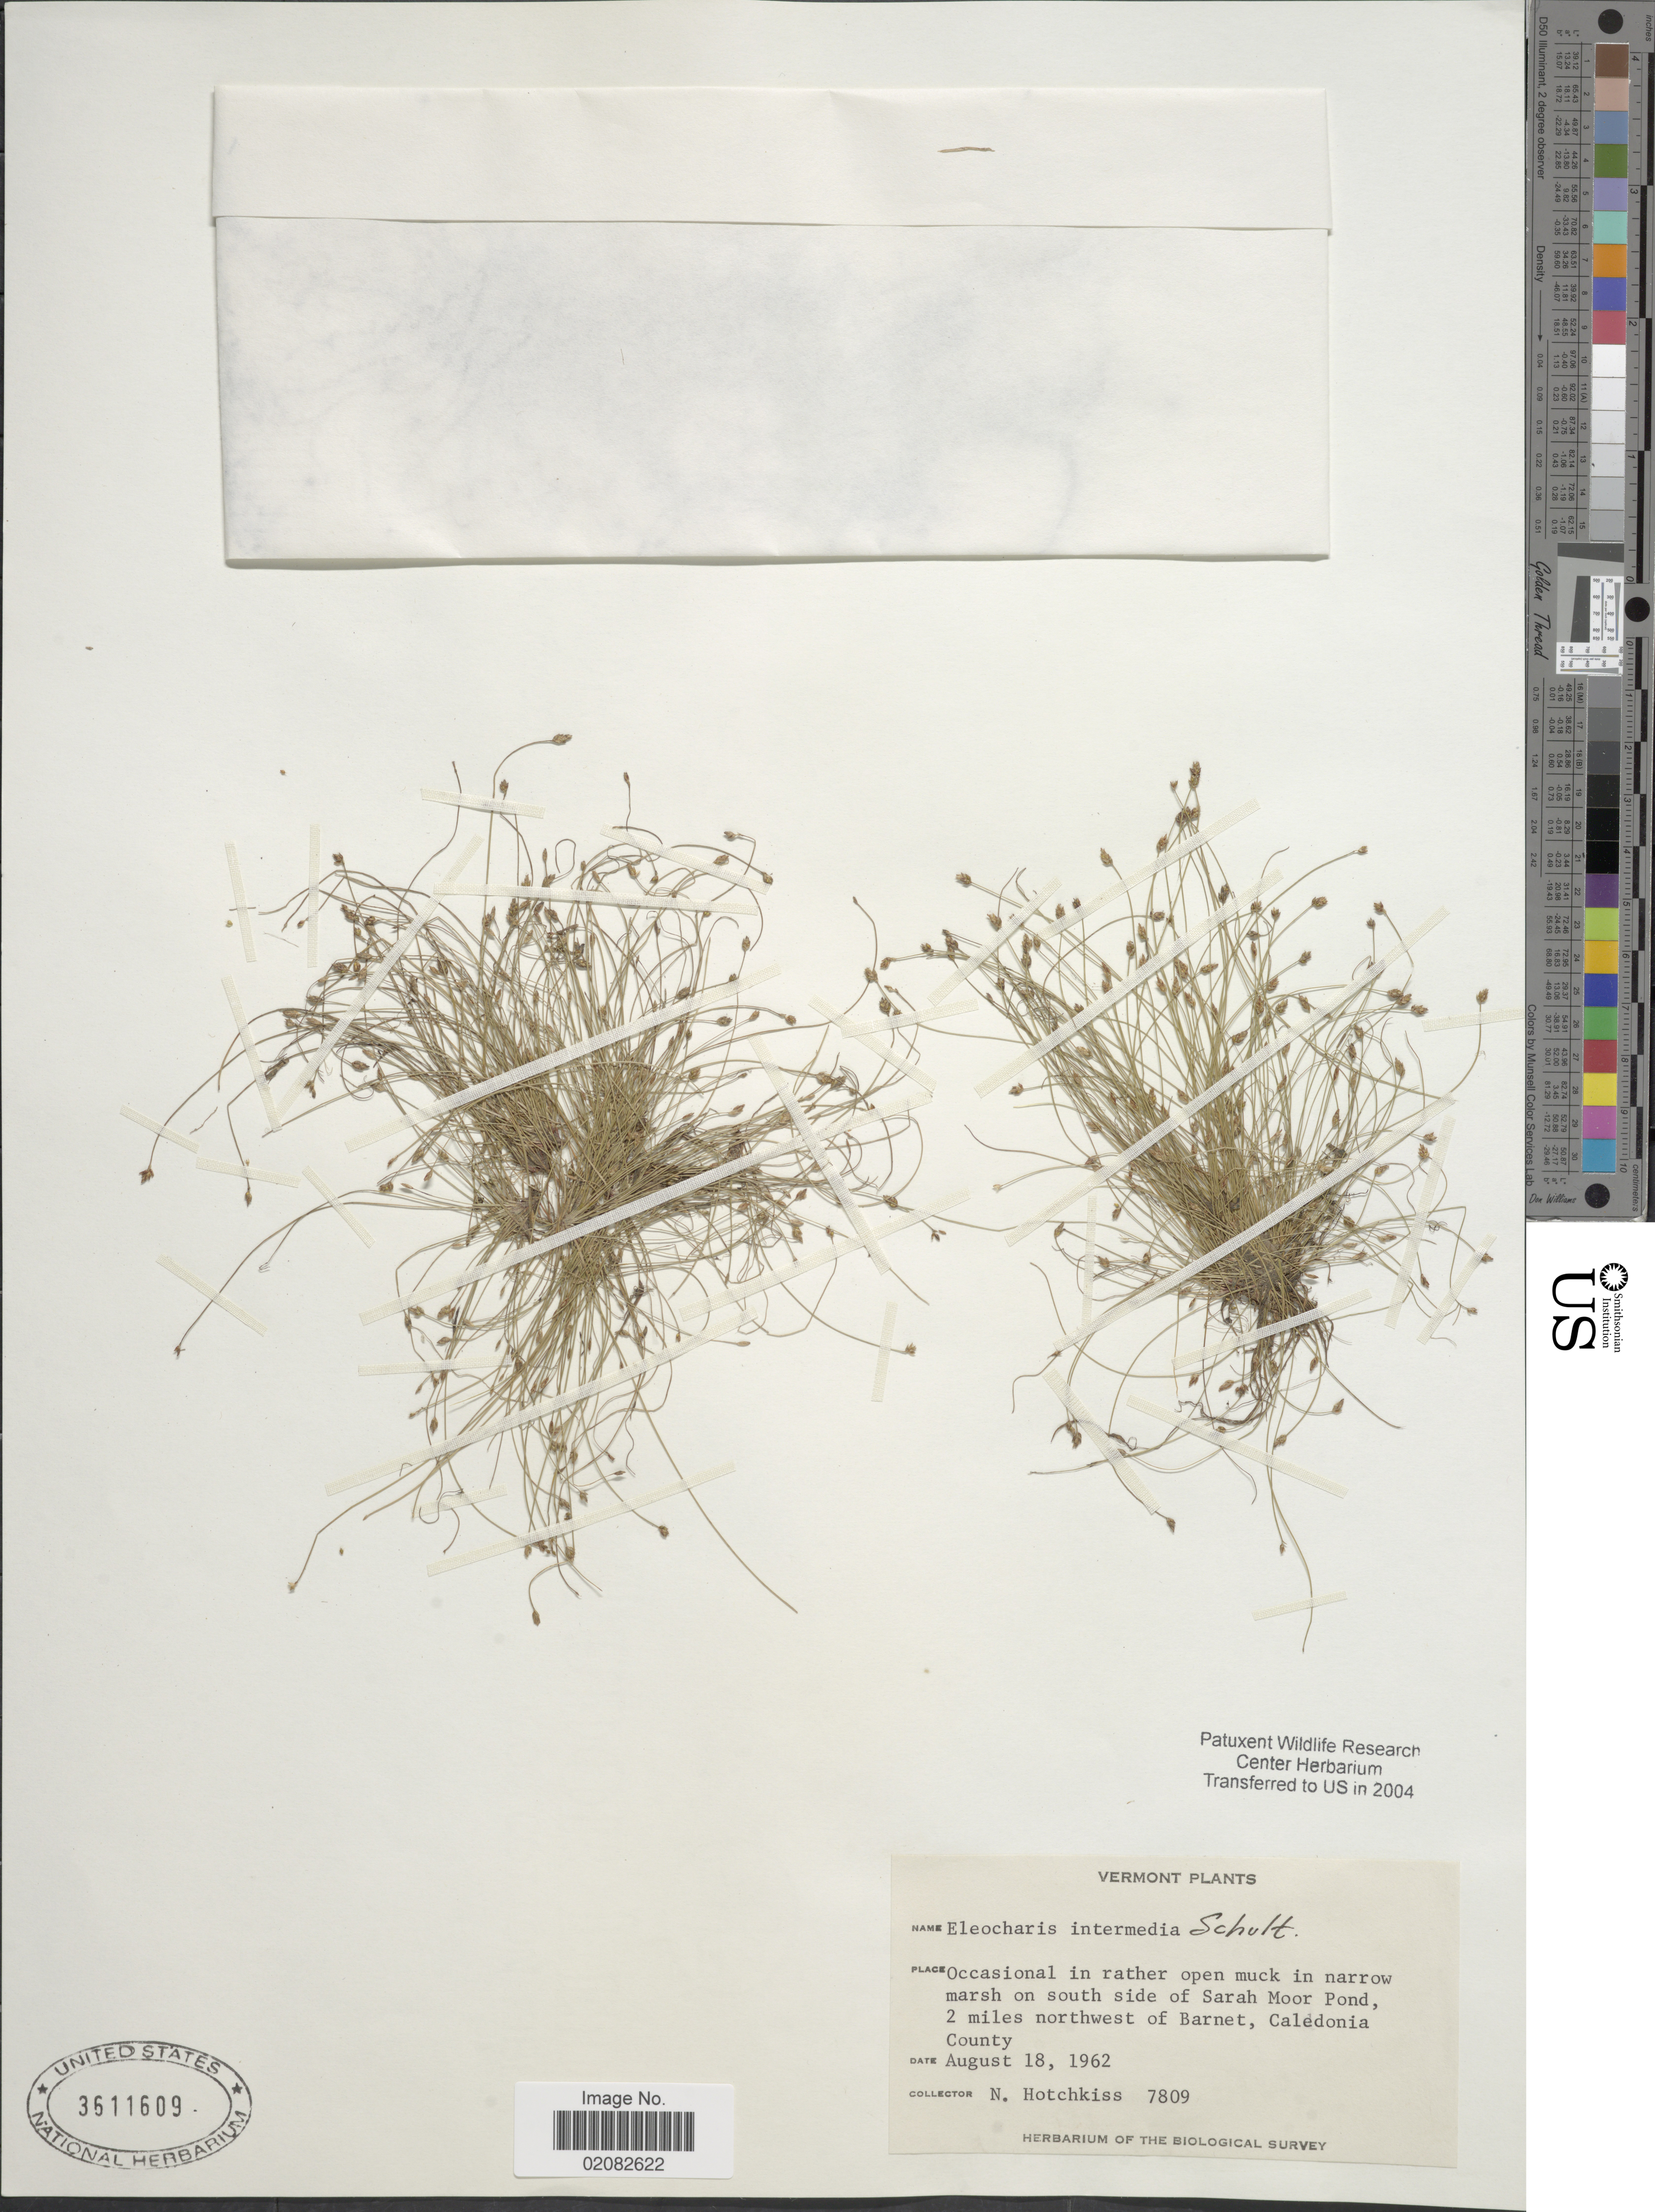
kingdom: Plantae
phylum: Tracheophyta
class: Liliopsida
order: Poales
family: Cyperaceae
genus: Eleocharis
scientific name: Eleocharis intermedia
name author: Schult.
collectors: N. Hotchkiss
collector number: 7809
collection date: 1962-08-18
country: United States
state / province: Vermont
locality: South side of Sarah Moor Pond, 2 miles northwest of Barnet, Caledonia County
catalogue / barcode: US 3611609